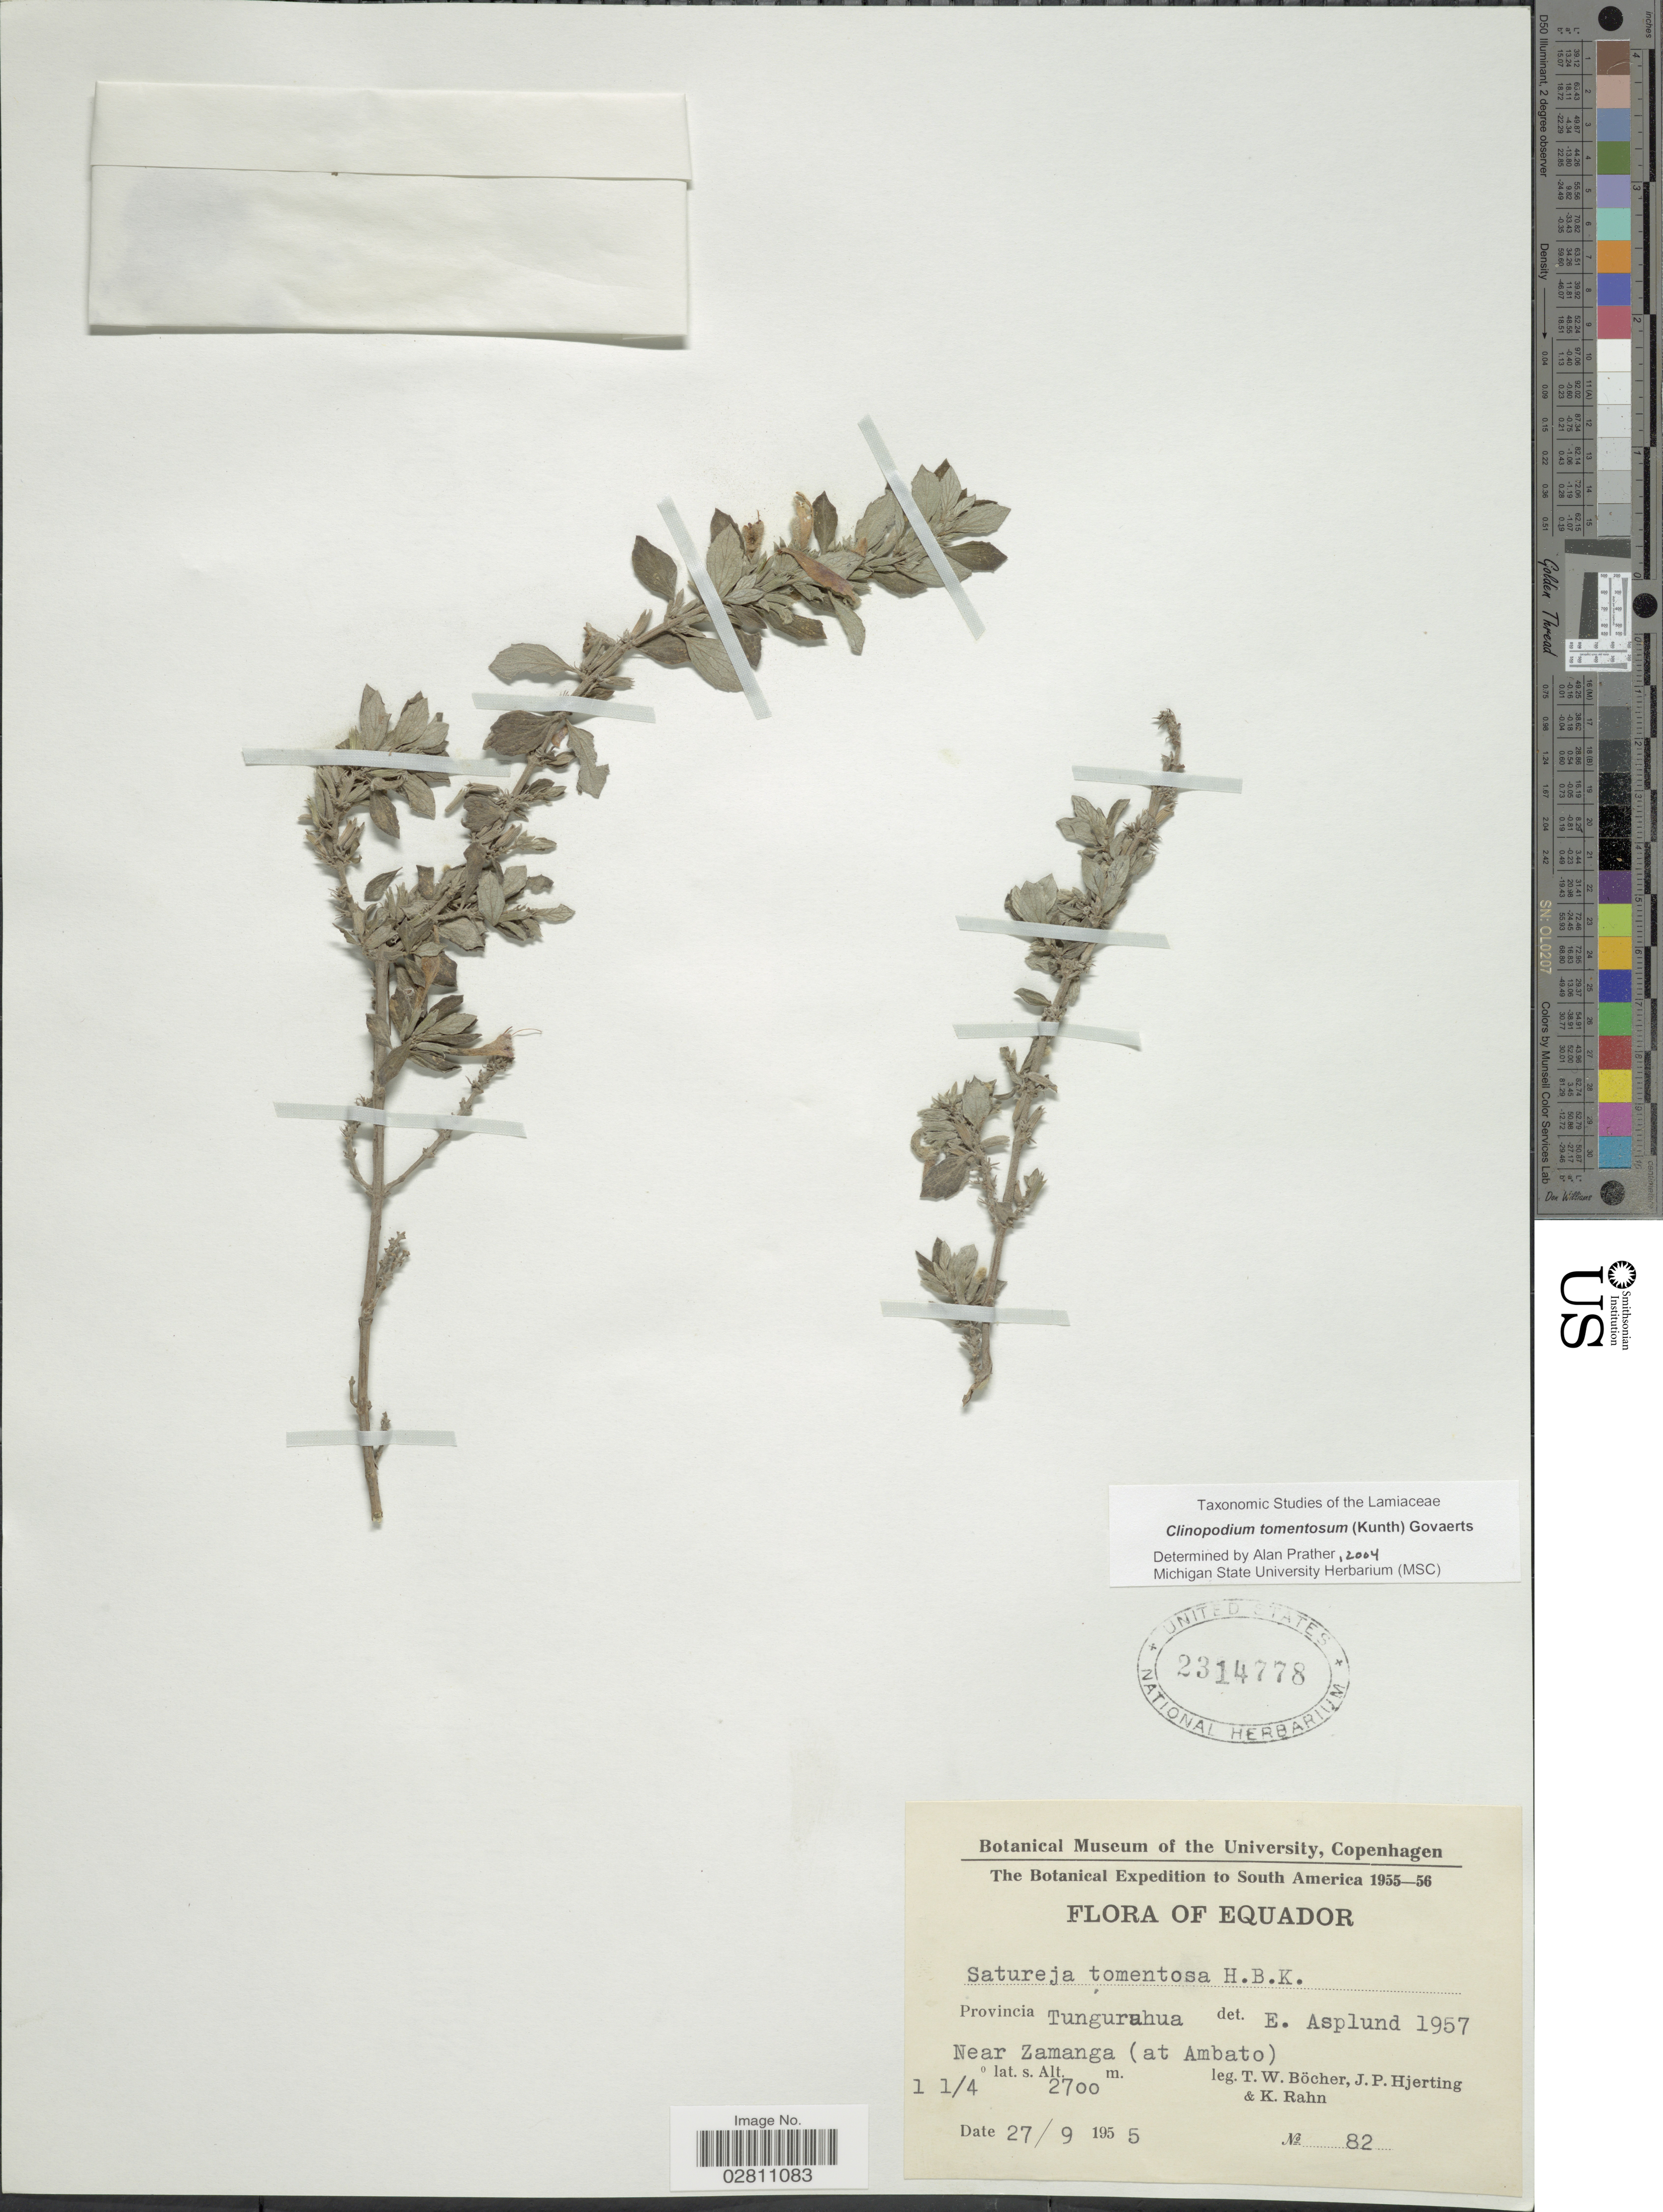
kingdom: Plantae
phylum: Tracheophyta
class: Magnoliopsida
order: Lamiales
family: Lamiaceae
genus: Clinopodium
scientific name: Clinopodium tomentosum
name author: (Kunth) Govaerts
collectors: T. Böcher, J. P. Hjerting & K. Rahn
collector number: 82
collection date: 1955-09-27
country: Ecuador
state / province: Tungurahua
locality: Provincia Tungurahua, Near Zamanga (at Ambato)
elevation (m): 2700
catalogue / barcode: US 2314778